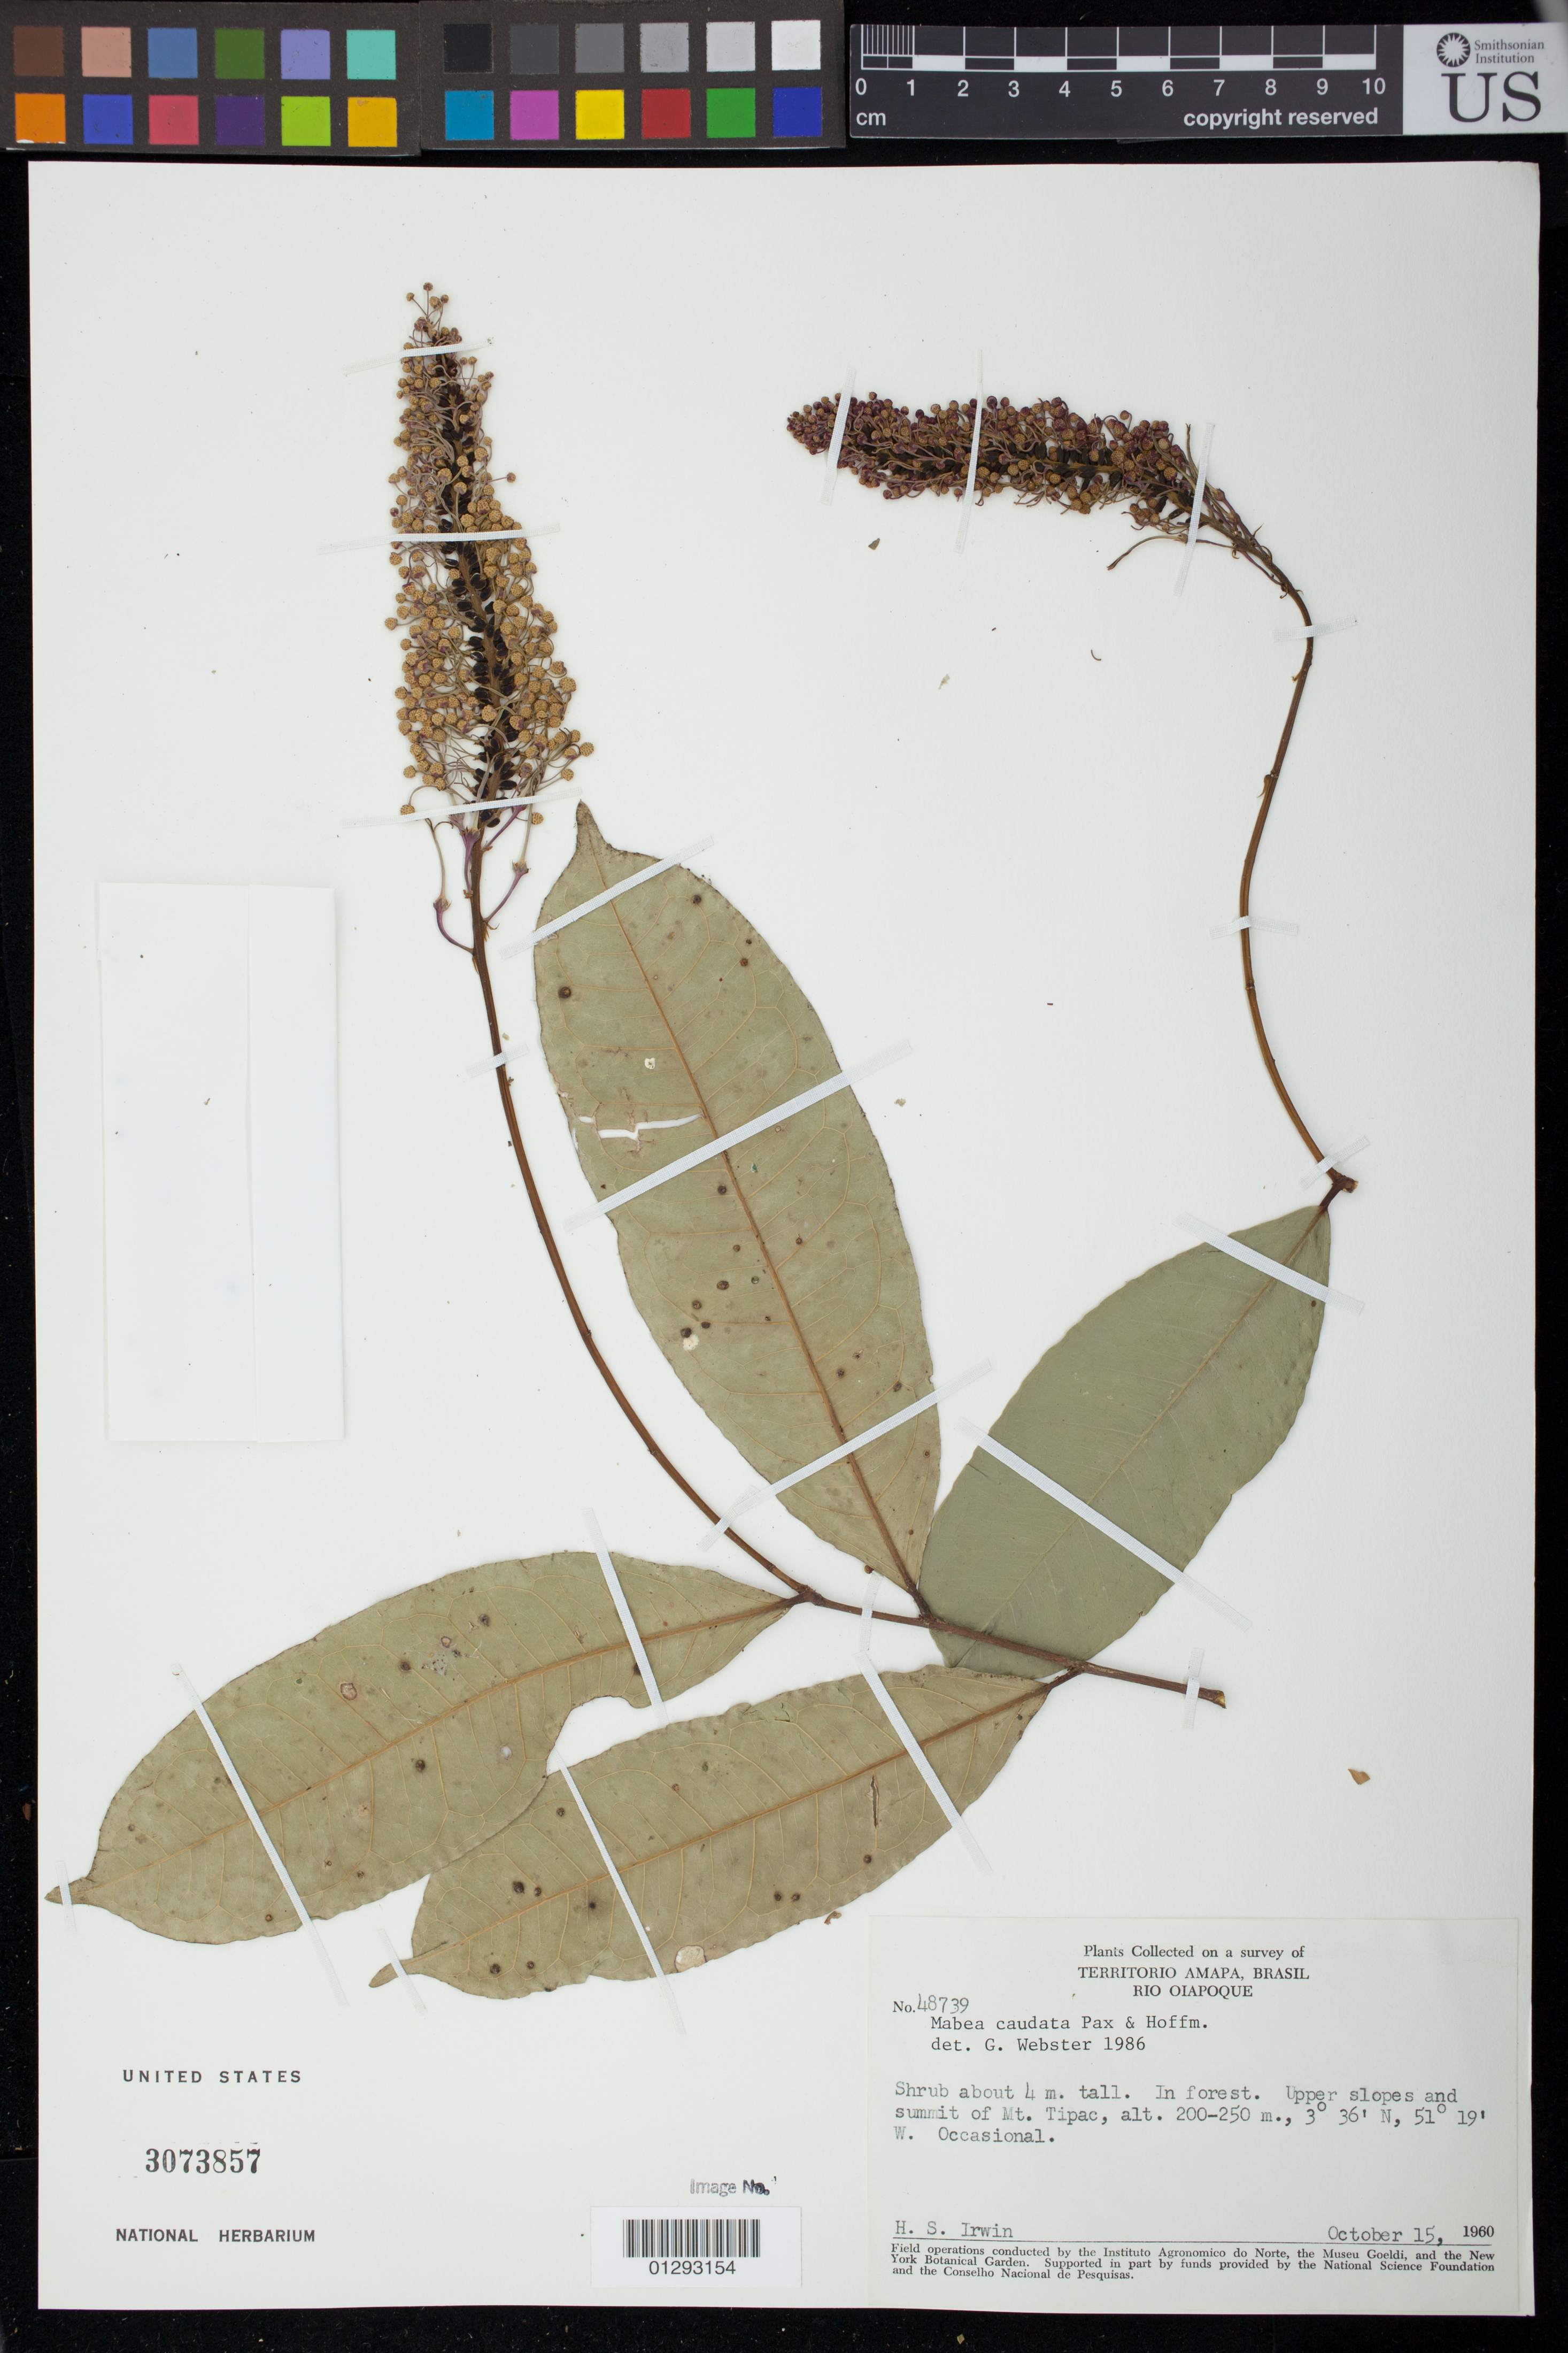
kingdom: Plantae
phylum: Tracheophyta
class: Magnoliopsida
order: Malpighiales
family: Euphorbiaceae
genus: Mabea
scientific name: Mabea caudata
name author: Pax & K. Hoffm.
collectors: H. Irwin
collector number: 48739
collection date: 1960-10-15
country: Brazil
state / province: Amapa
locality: Rio Oiapoque. Upper slopes and summit of Mt. Tipac.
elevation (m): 200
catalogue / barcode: US 3073857